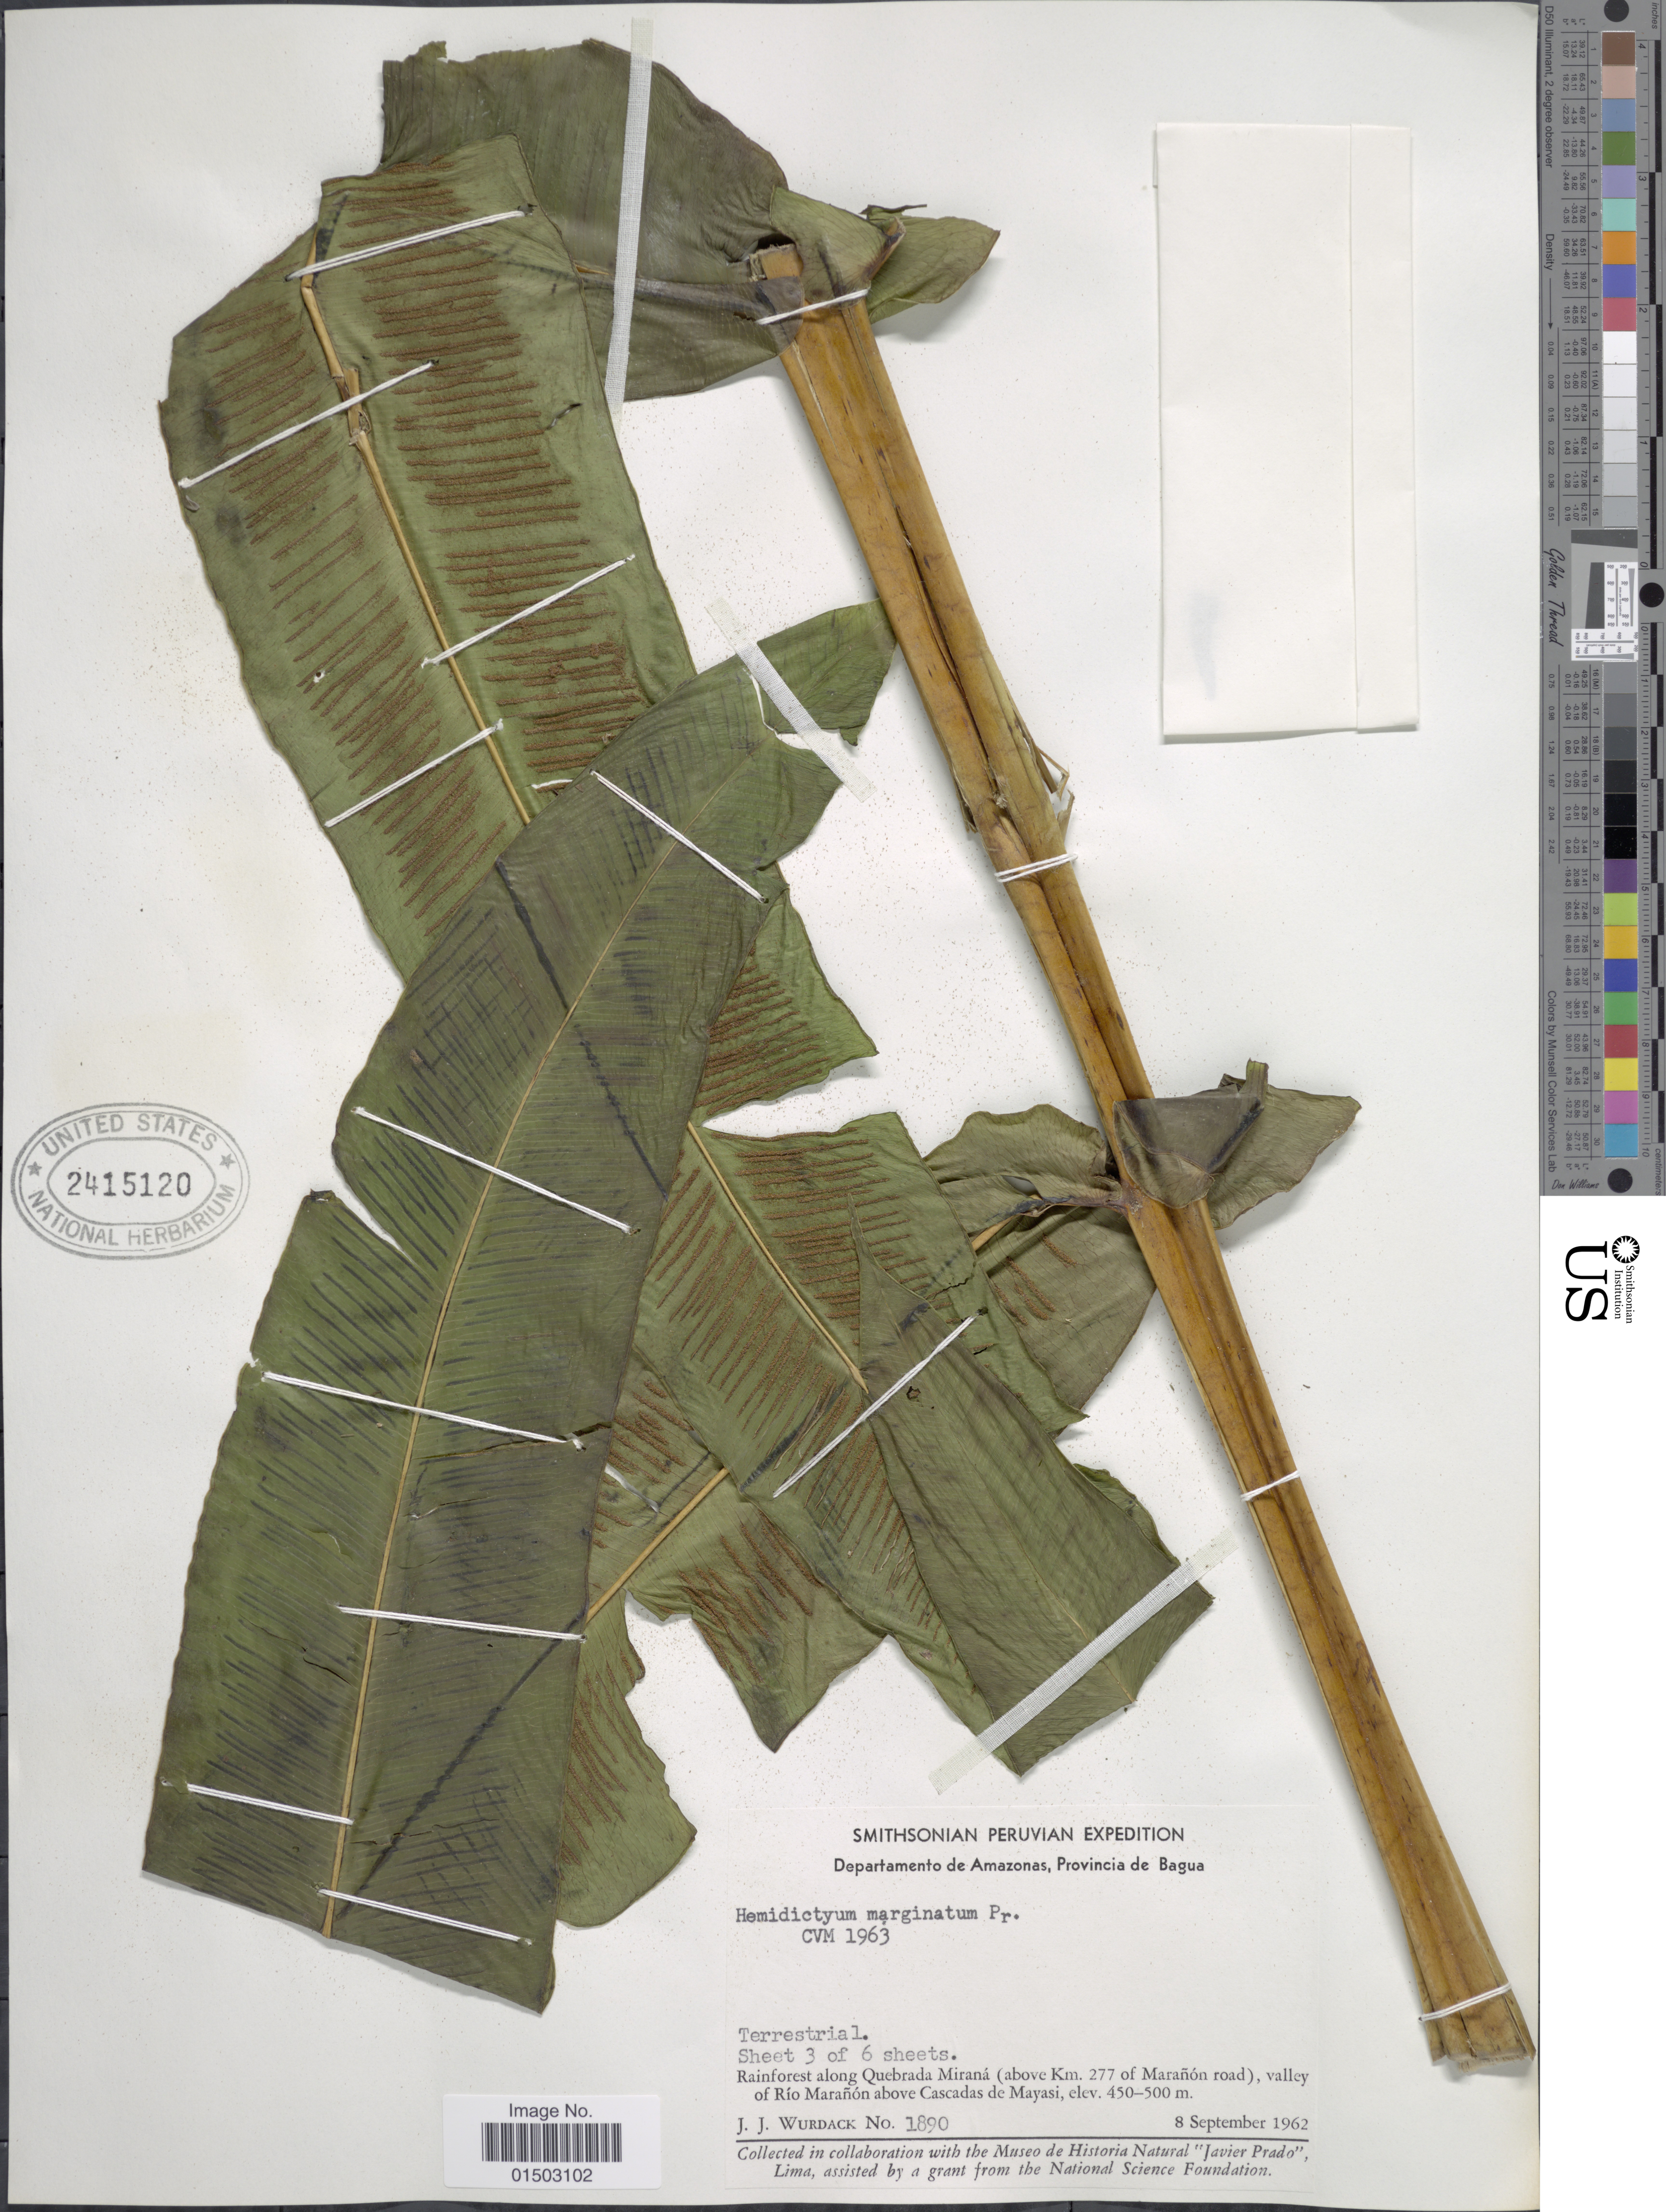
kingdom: Plantae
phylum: Tracheophyta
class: Polypodiopsida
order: Polypodiales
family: Hemidictyaceae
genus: Hemidictyum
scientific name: Hemidictyum marginatum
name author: (L.) C. Presl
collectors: J. J. Wurdack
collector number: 1890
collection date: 1962-09-08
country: Peru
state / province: Amazonas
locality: Depatamento de Amazonas, Provincia de Bagua. Rainforest along Quebrada Mirana (above Km. 277 of Maranin road), valley of Rio Maranon above Cascades de Mayasi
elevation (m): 450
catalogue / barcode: US 2415120